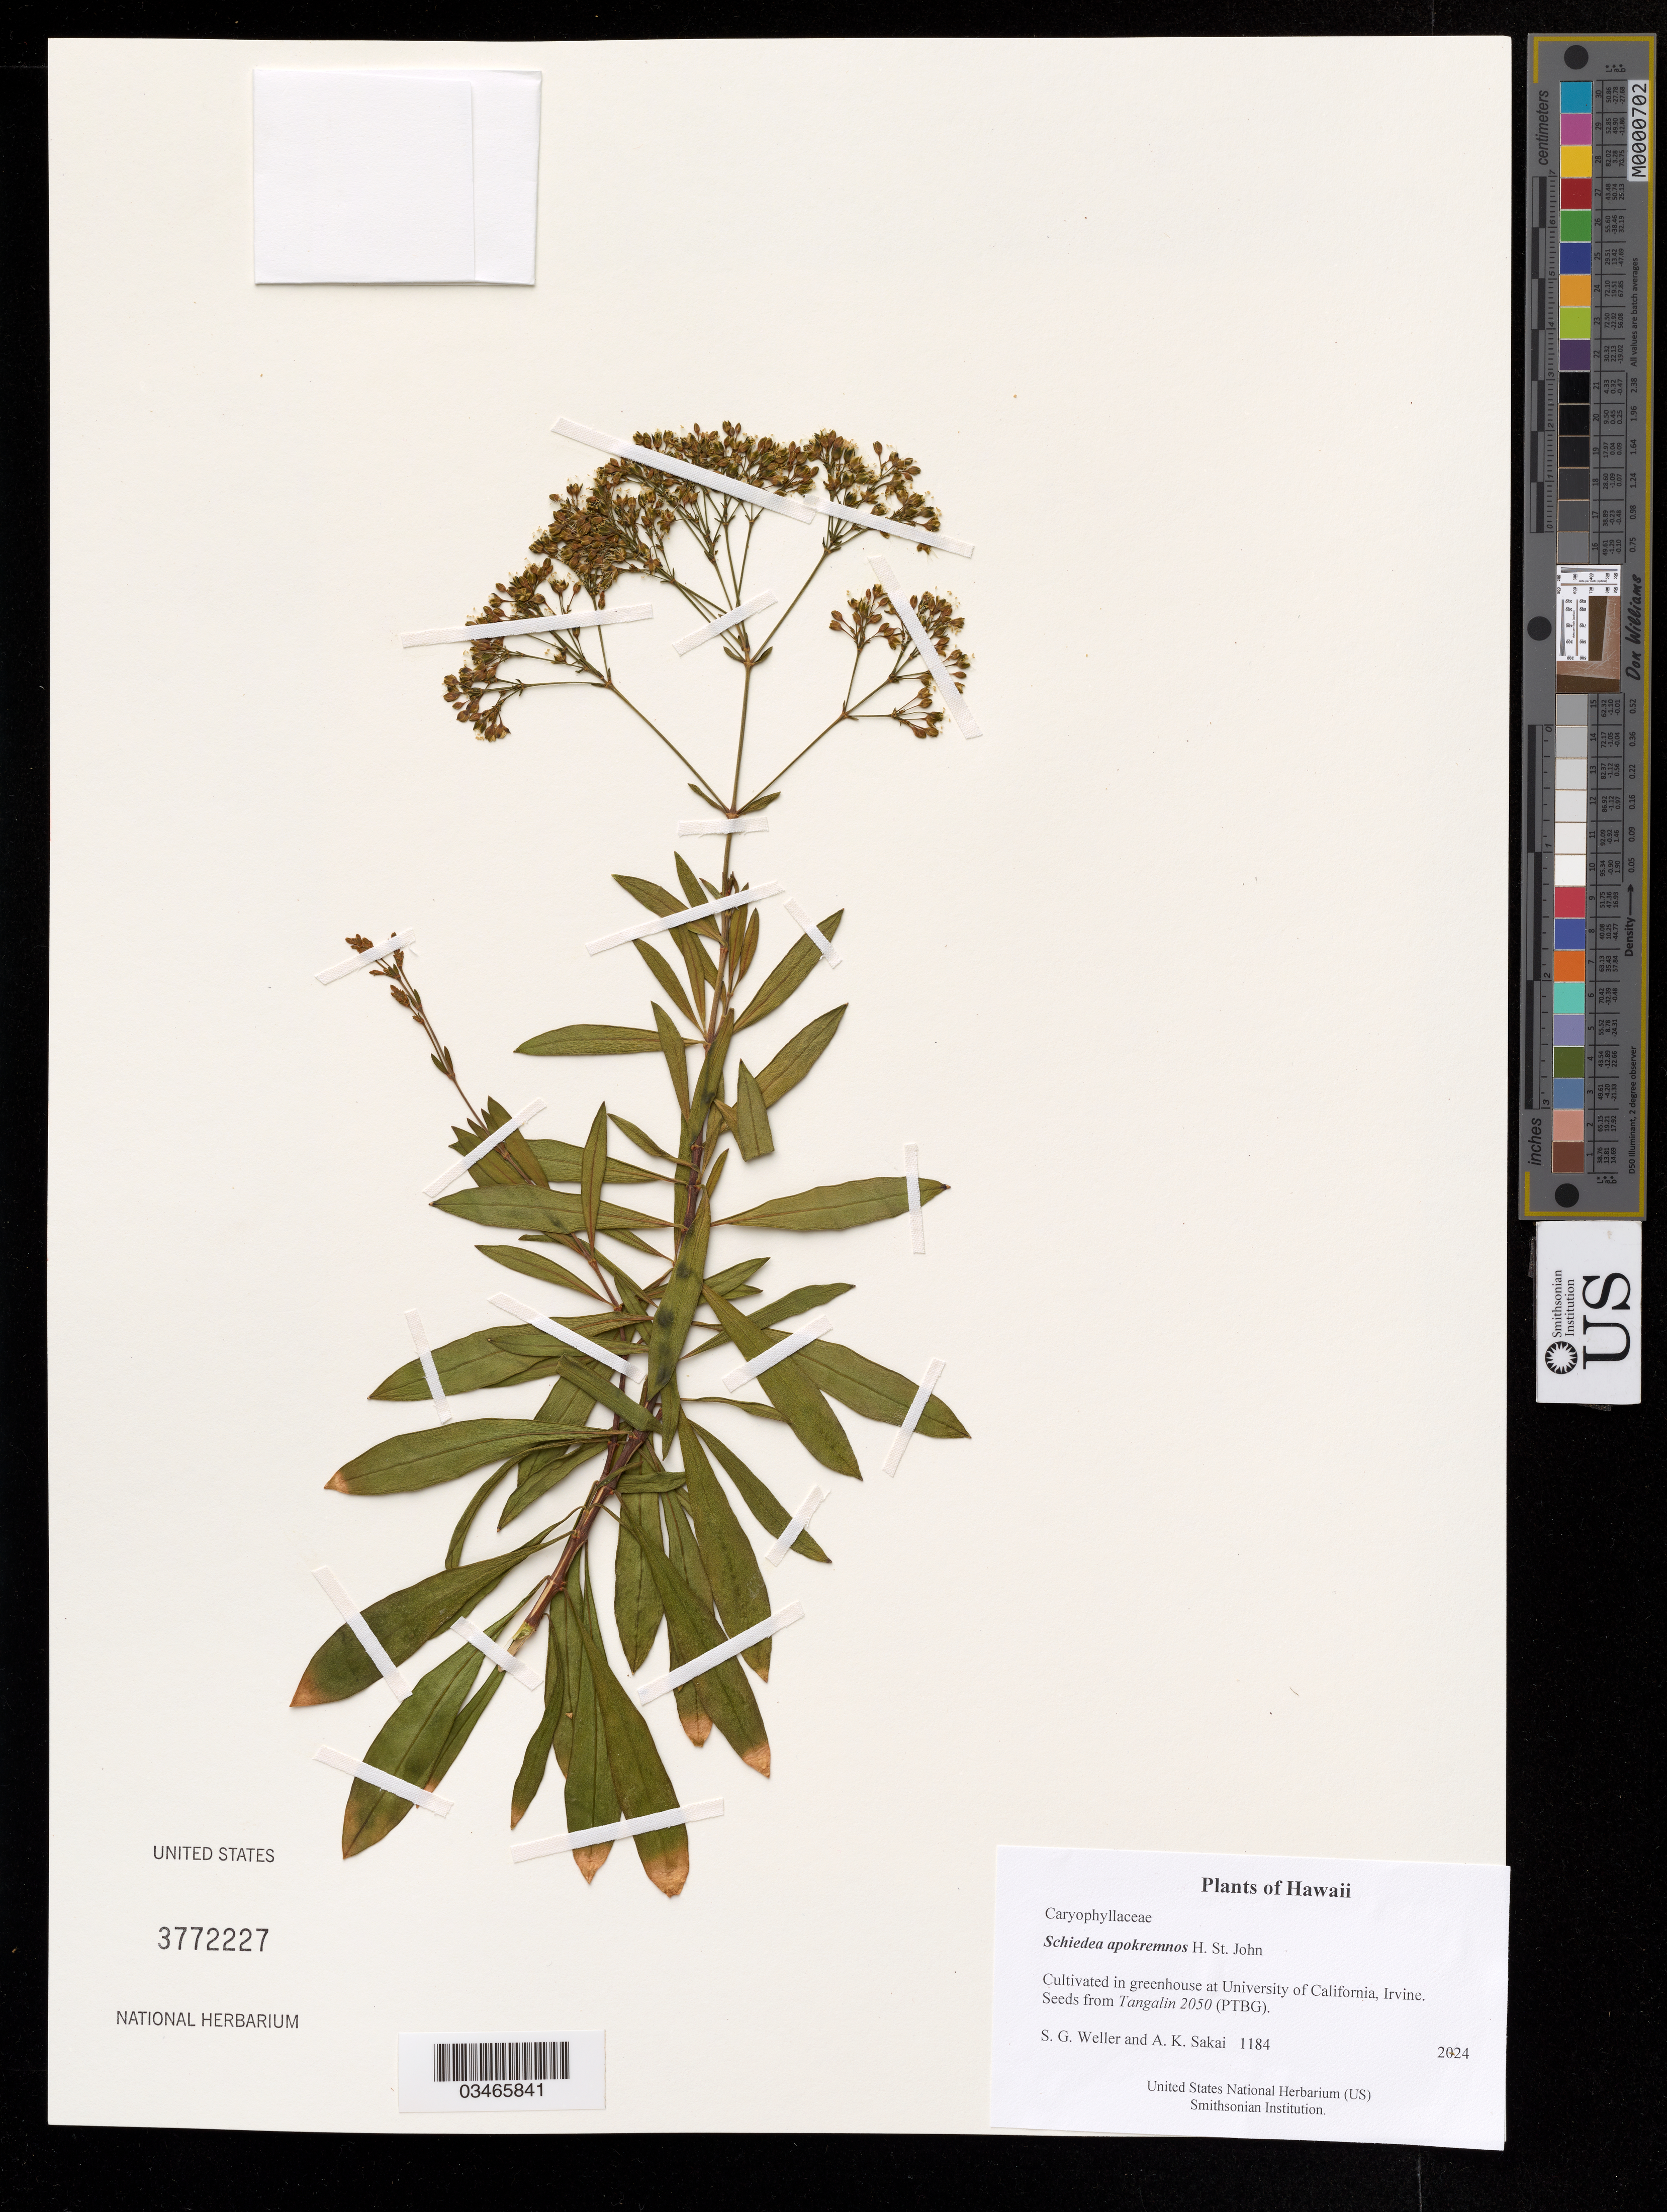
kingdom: Plantae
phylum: Tracheophyta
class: Magnoliopsida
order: Caryophyllales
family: Caryophyllaceae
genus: Schiedea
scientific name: Schiedea apokremnos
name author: H. St. John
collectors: S. G. Weller & A. Sakai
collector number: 1184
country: United States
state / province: California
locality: At University of California, Irvine.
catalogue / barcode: US 3772227